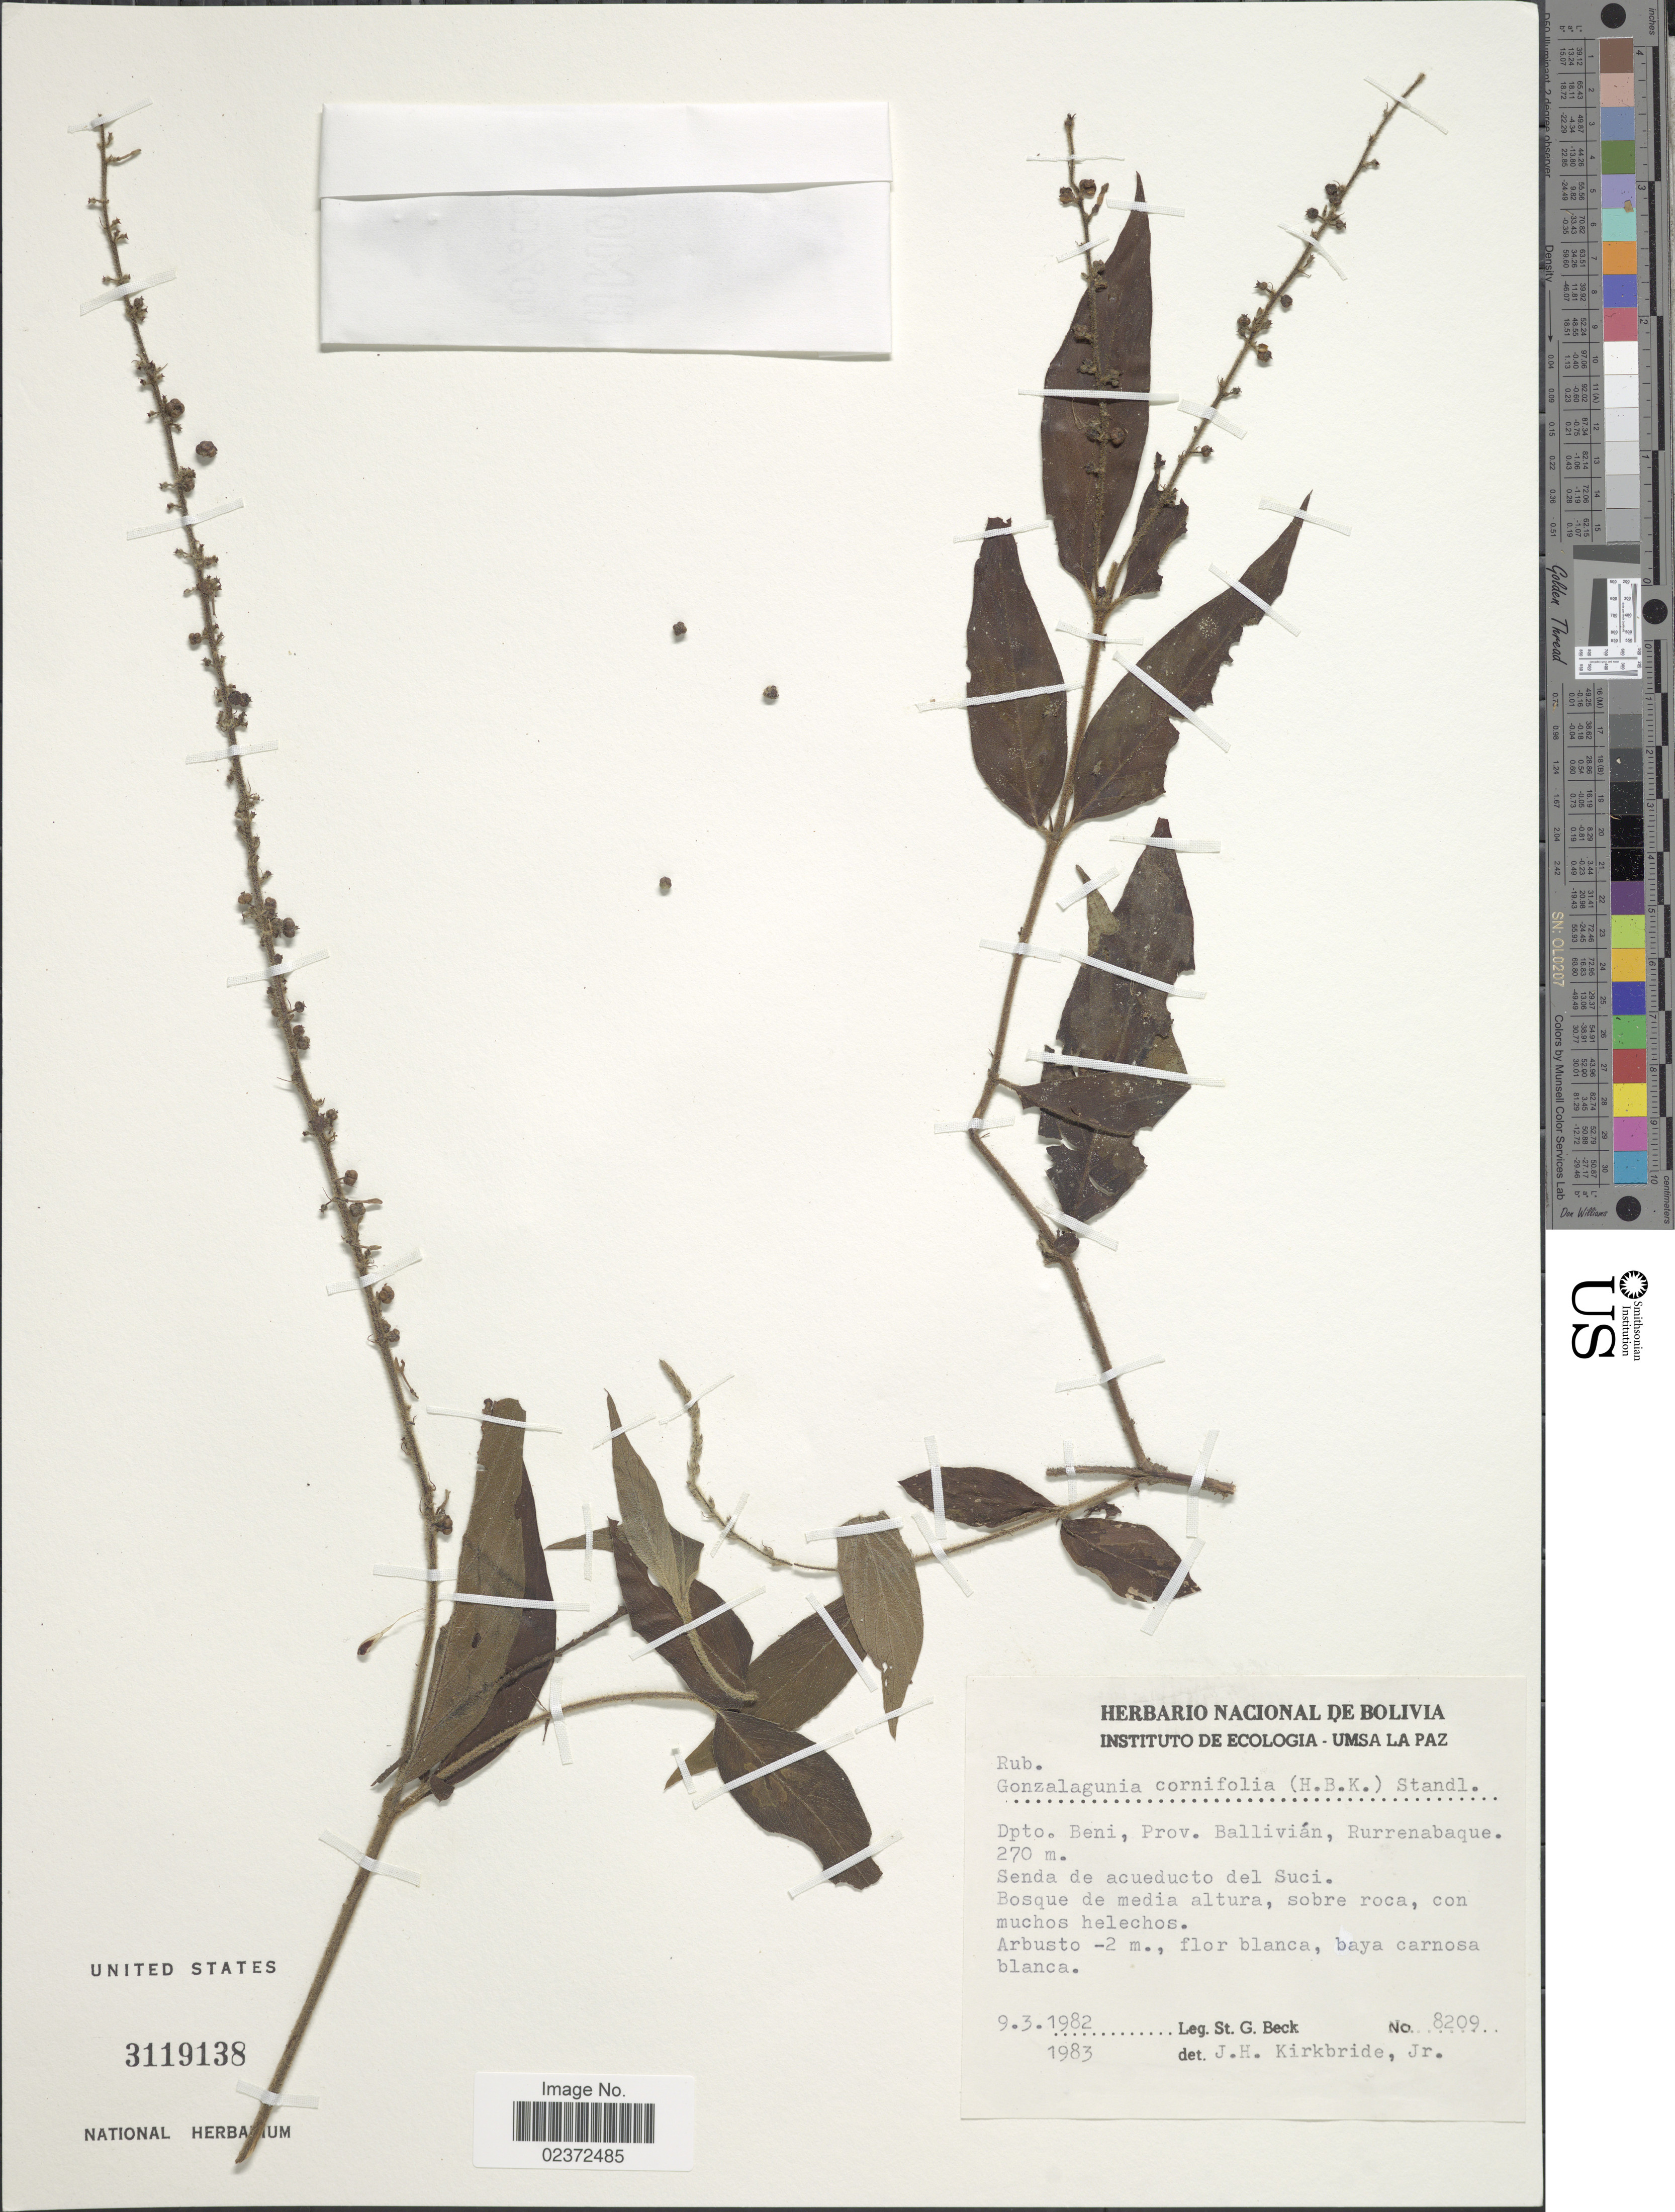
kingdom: Plantae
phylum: Tracheophyta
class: Magnoliopsida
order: Gentianales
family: Rubiaceae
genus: Gonzalagunia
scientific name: Gonzalagunia cornifolia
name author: (Kunth) Standl.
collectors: S. G. Beck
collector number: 8209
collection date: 1982-03-09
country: Bolivia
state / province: Beni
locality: Prov. Ballivián, Rurrenabaque, Senda de acueducto del Suci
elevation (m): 270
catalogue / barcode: US 3119138